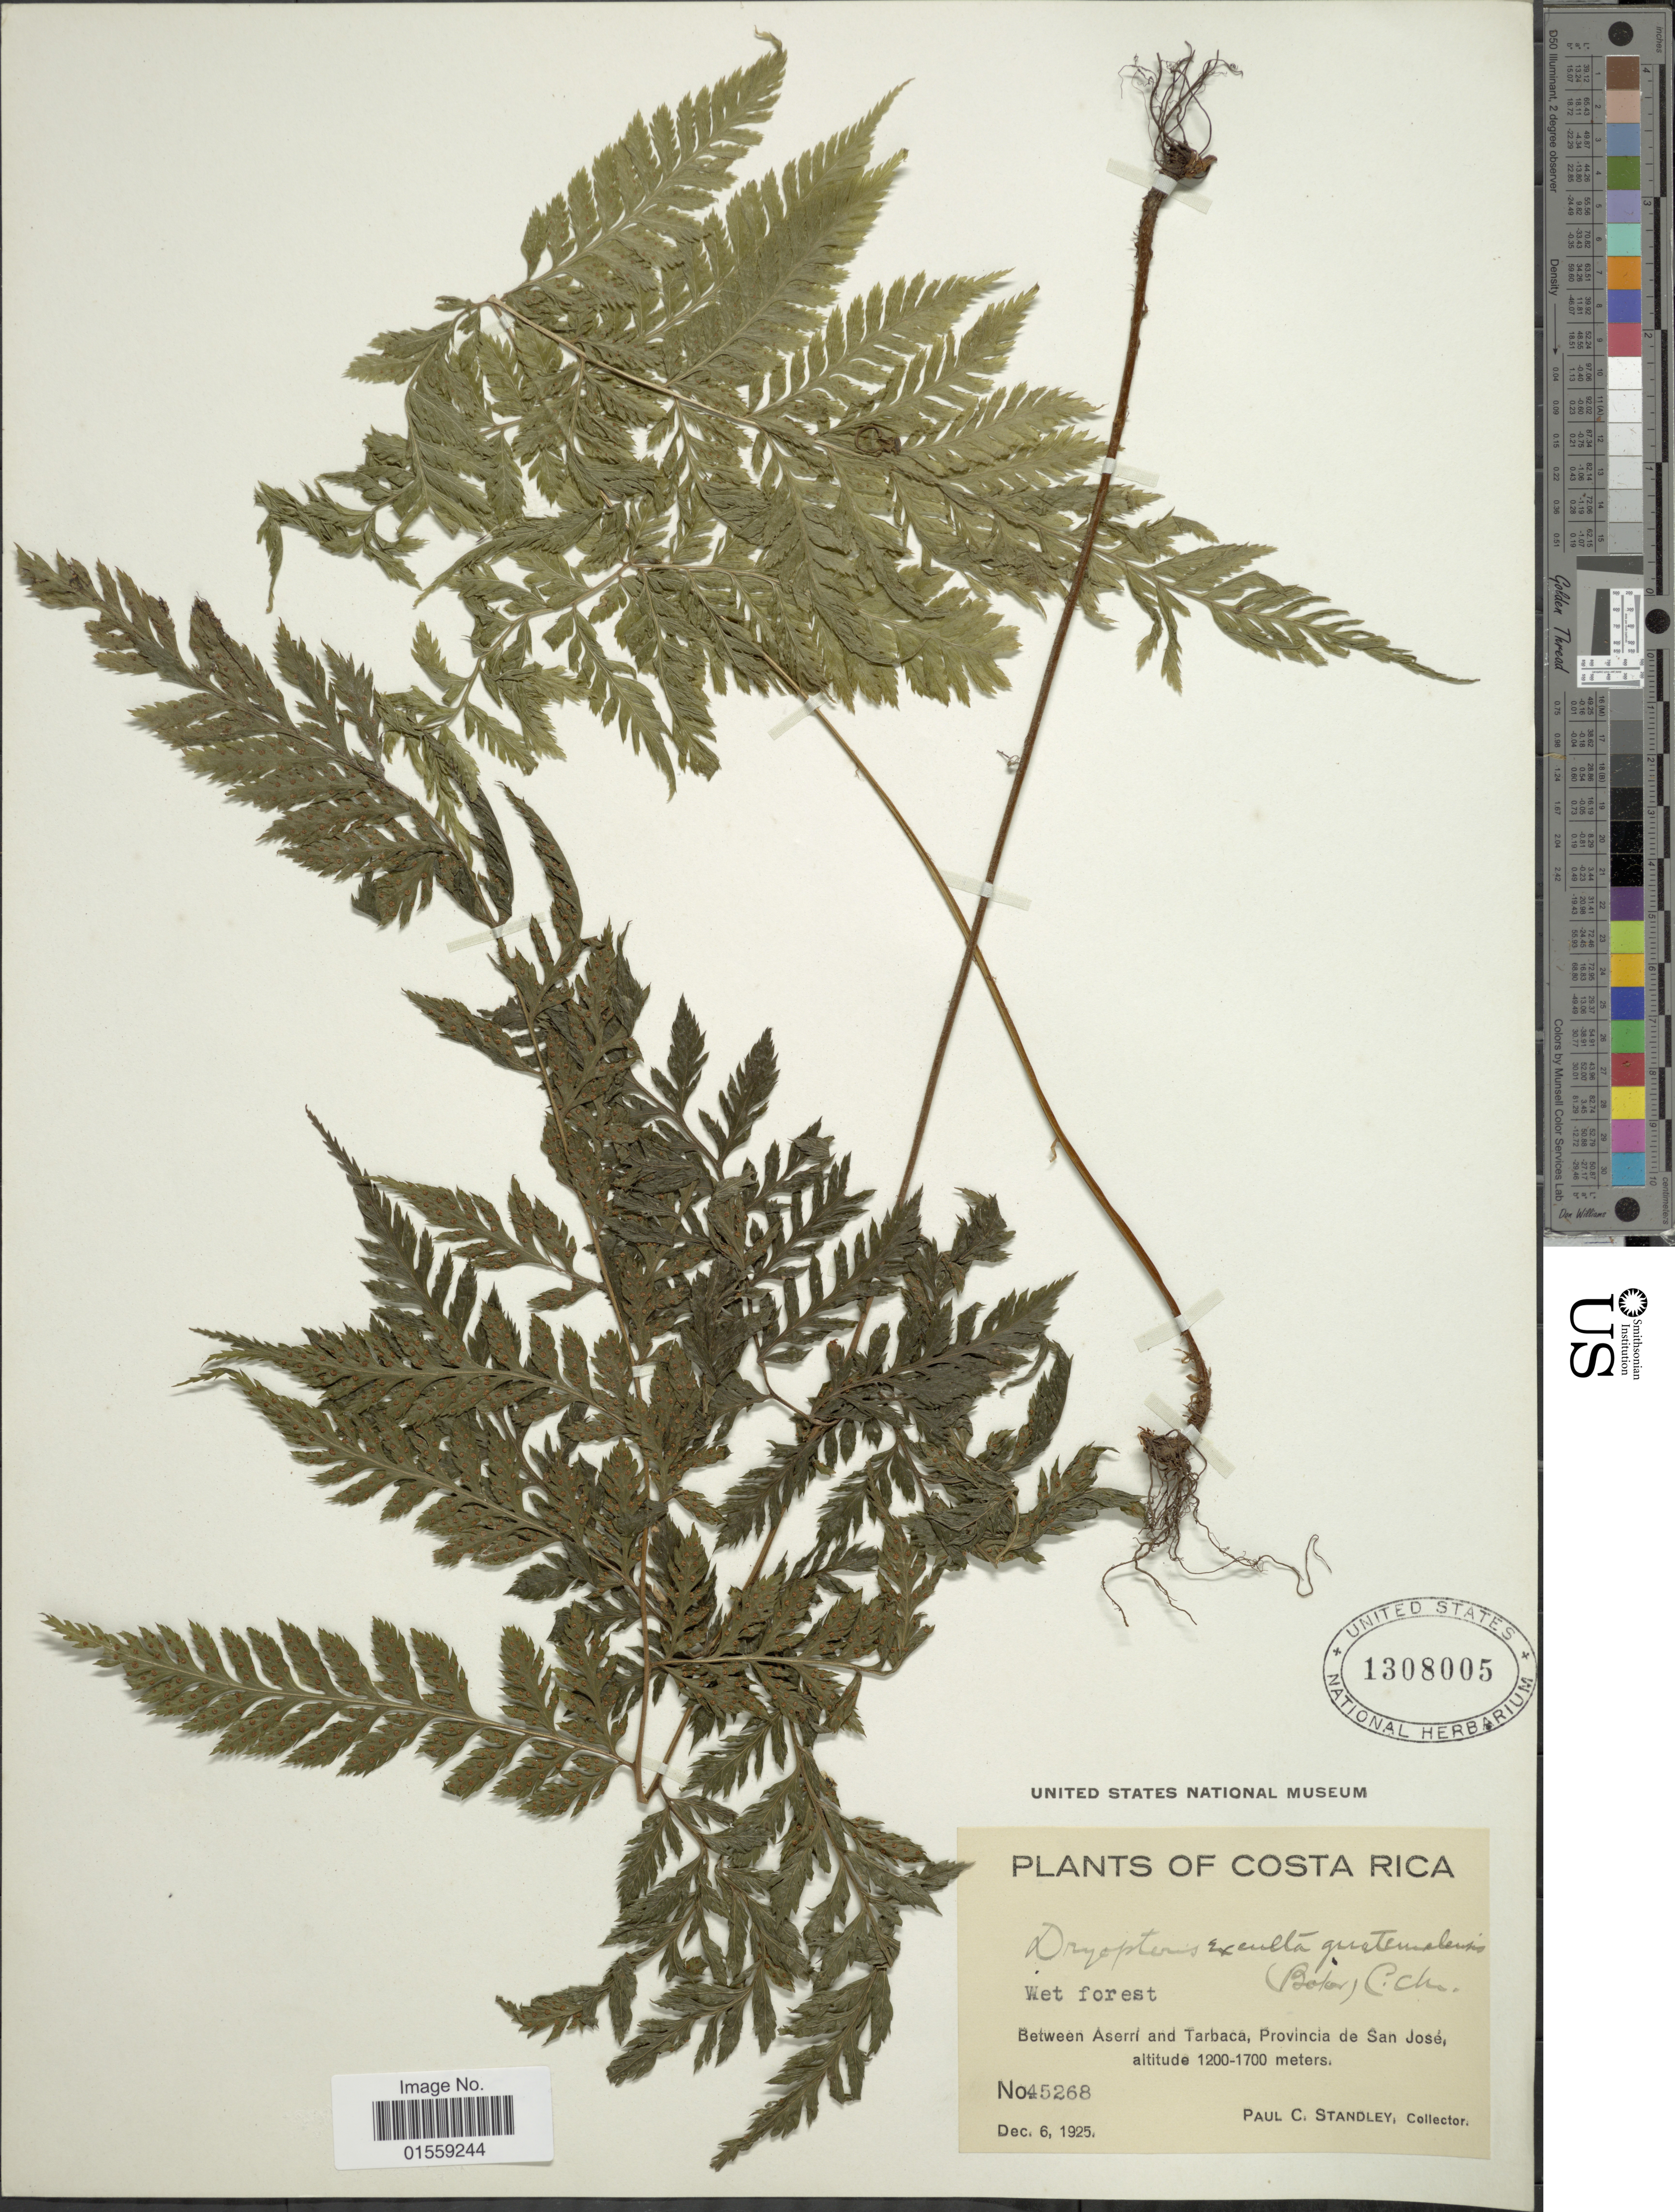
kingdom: Plantae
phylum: Tracheophyta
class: Polypodiopsida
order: Polypodiales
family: Dryopteridaceae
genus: Parapolystichum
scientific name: Parapolystichum excultum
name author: (Mett.) Labiak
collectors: P. C. Standley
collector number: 45268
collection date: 1925-12-06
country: Costa Rica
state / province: San José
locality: Between Aserri and Tarbaca, Provincia de San Jose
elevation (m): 1200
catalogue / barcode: US 1308005